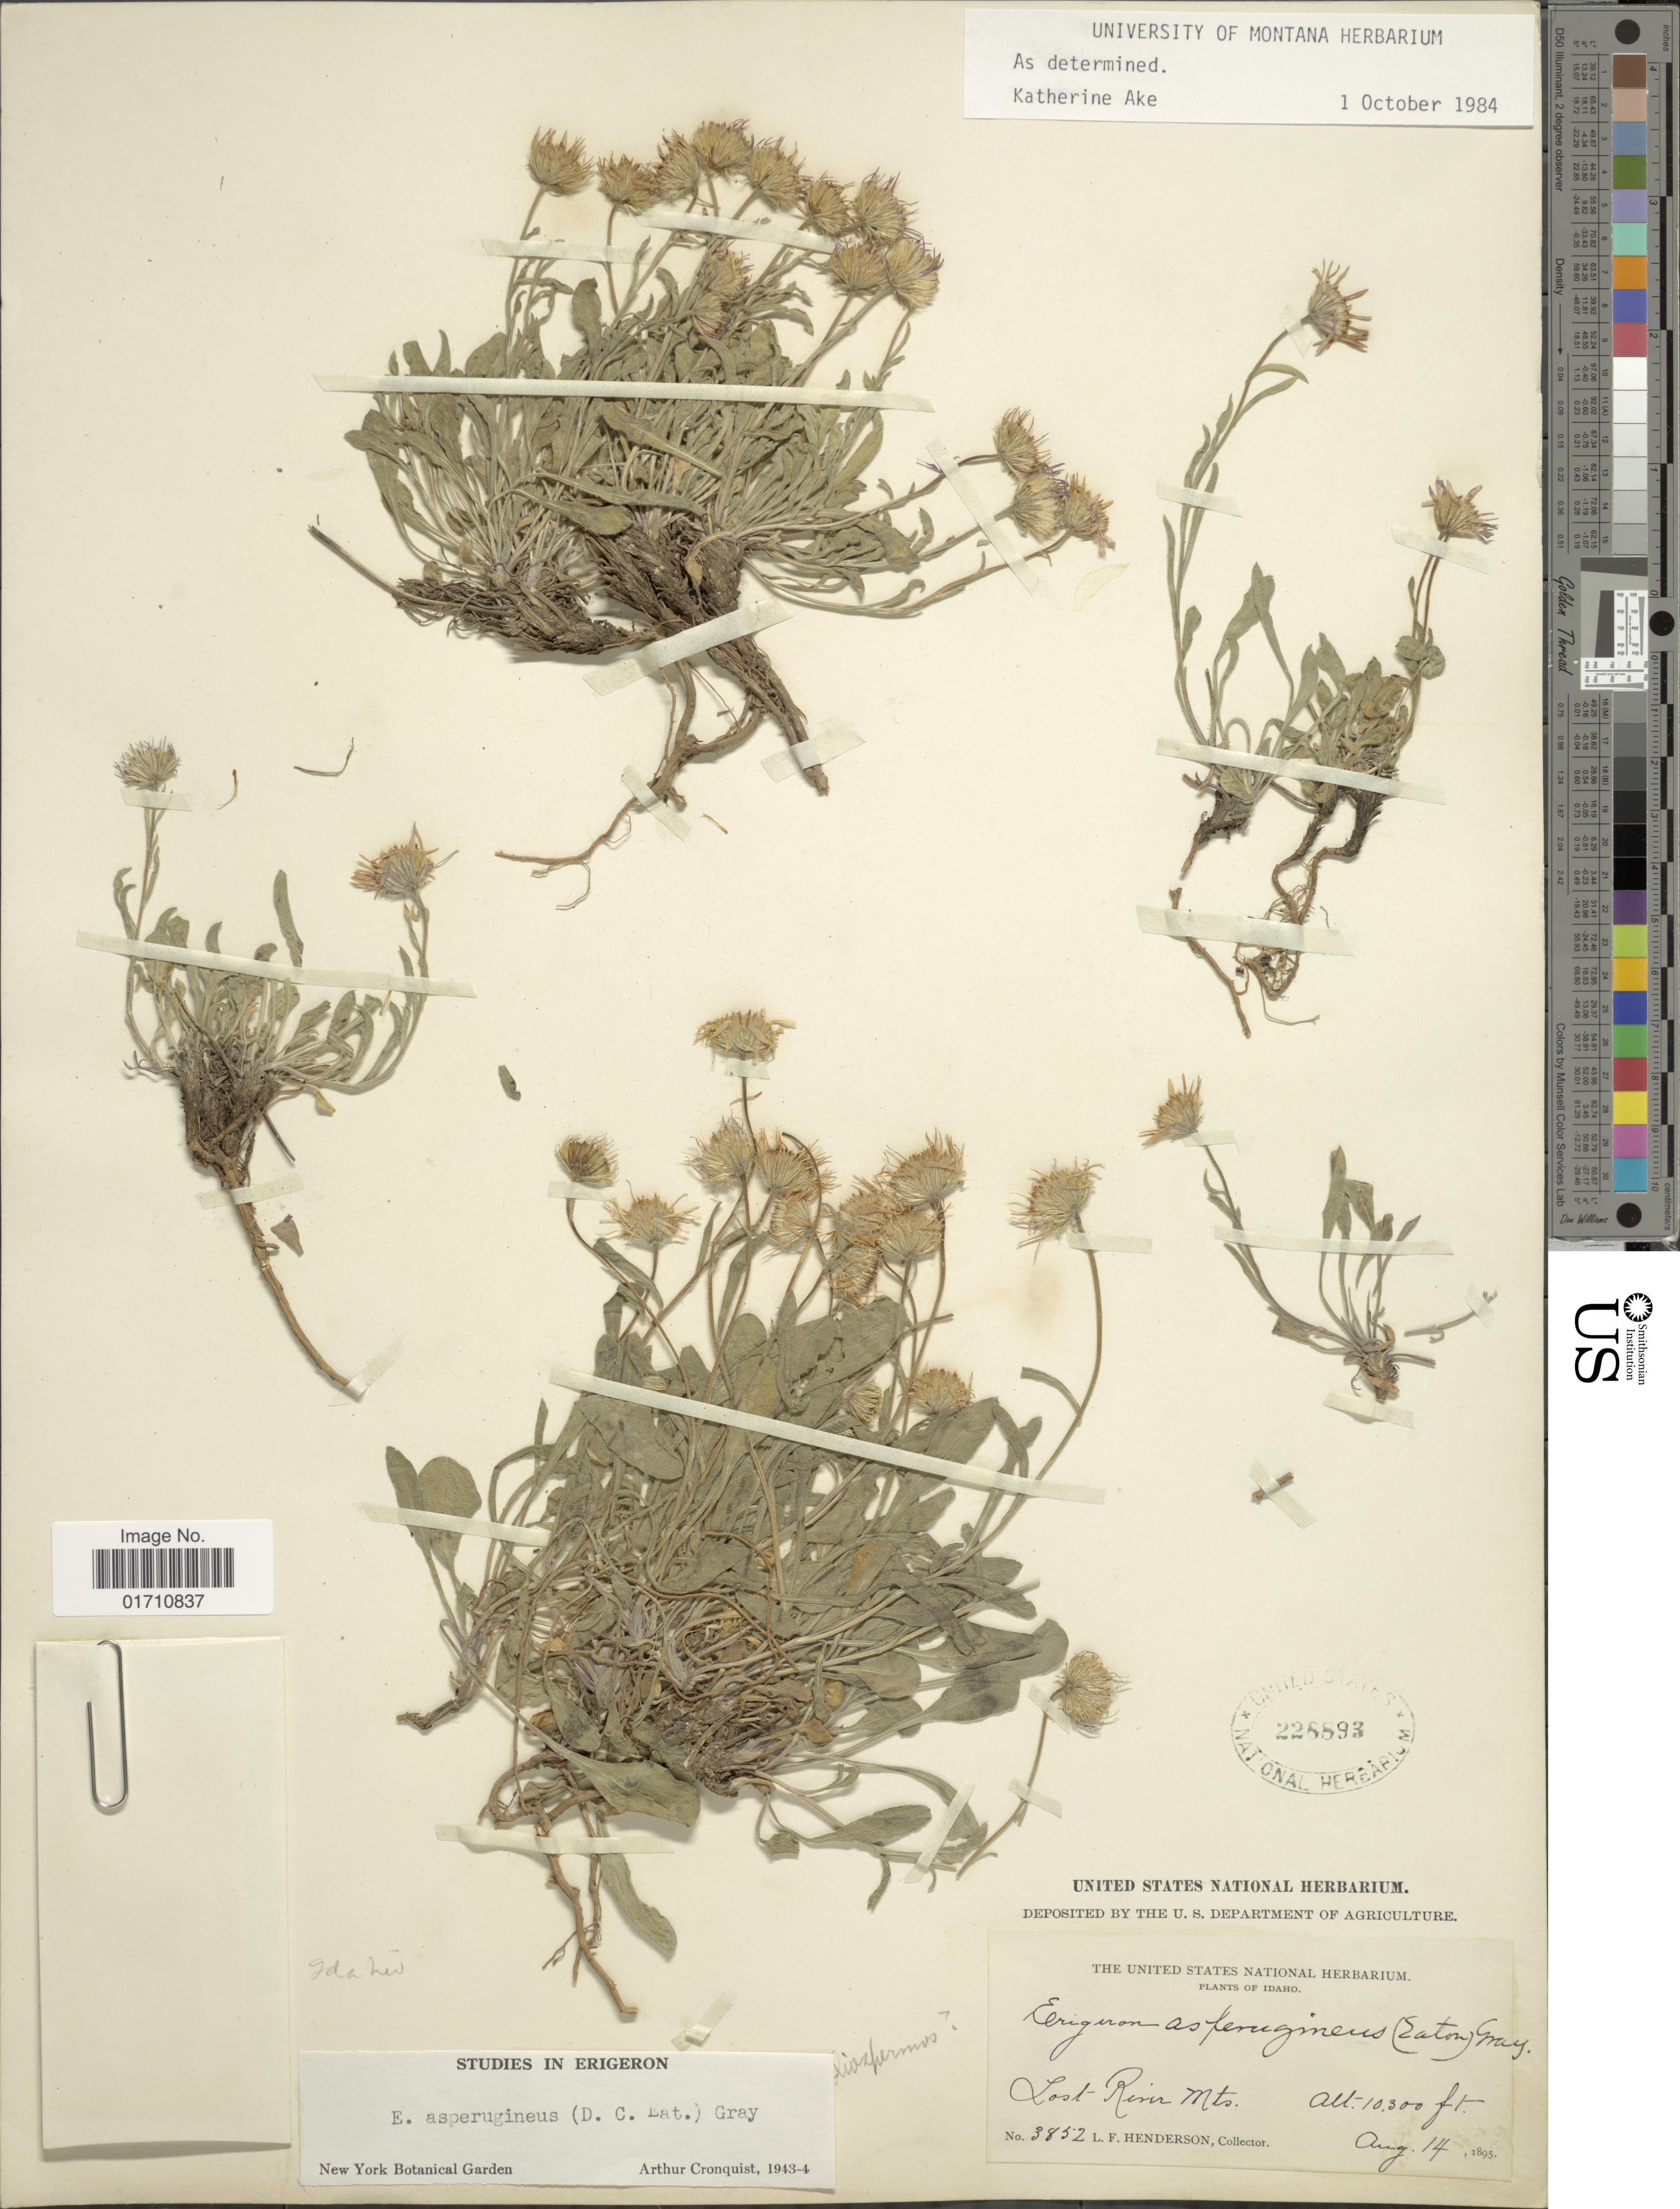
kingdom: Plantae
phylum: Tracheophyta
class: Magnoliopsida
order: Asterales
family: Asteraceae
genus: Erigeron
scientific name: Erigeron asperugineus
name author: (D.C. Eaton) A. Gray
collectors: L. Henderson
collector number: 3852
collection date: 1895-08-14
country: United States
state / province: Idaho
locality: Lost River Mts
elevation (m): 3139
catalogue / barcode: US 228893